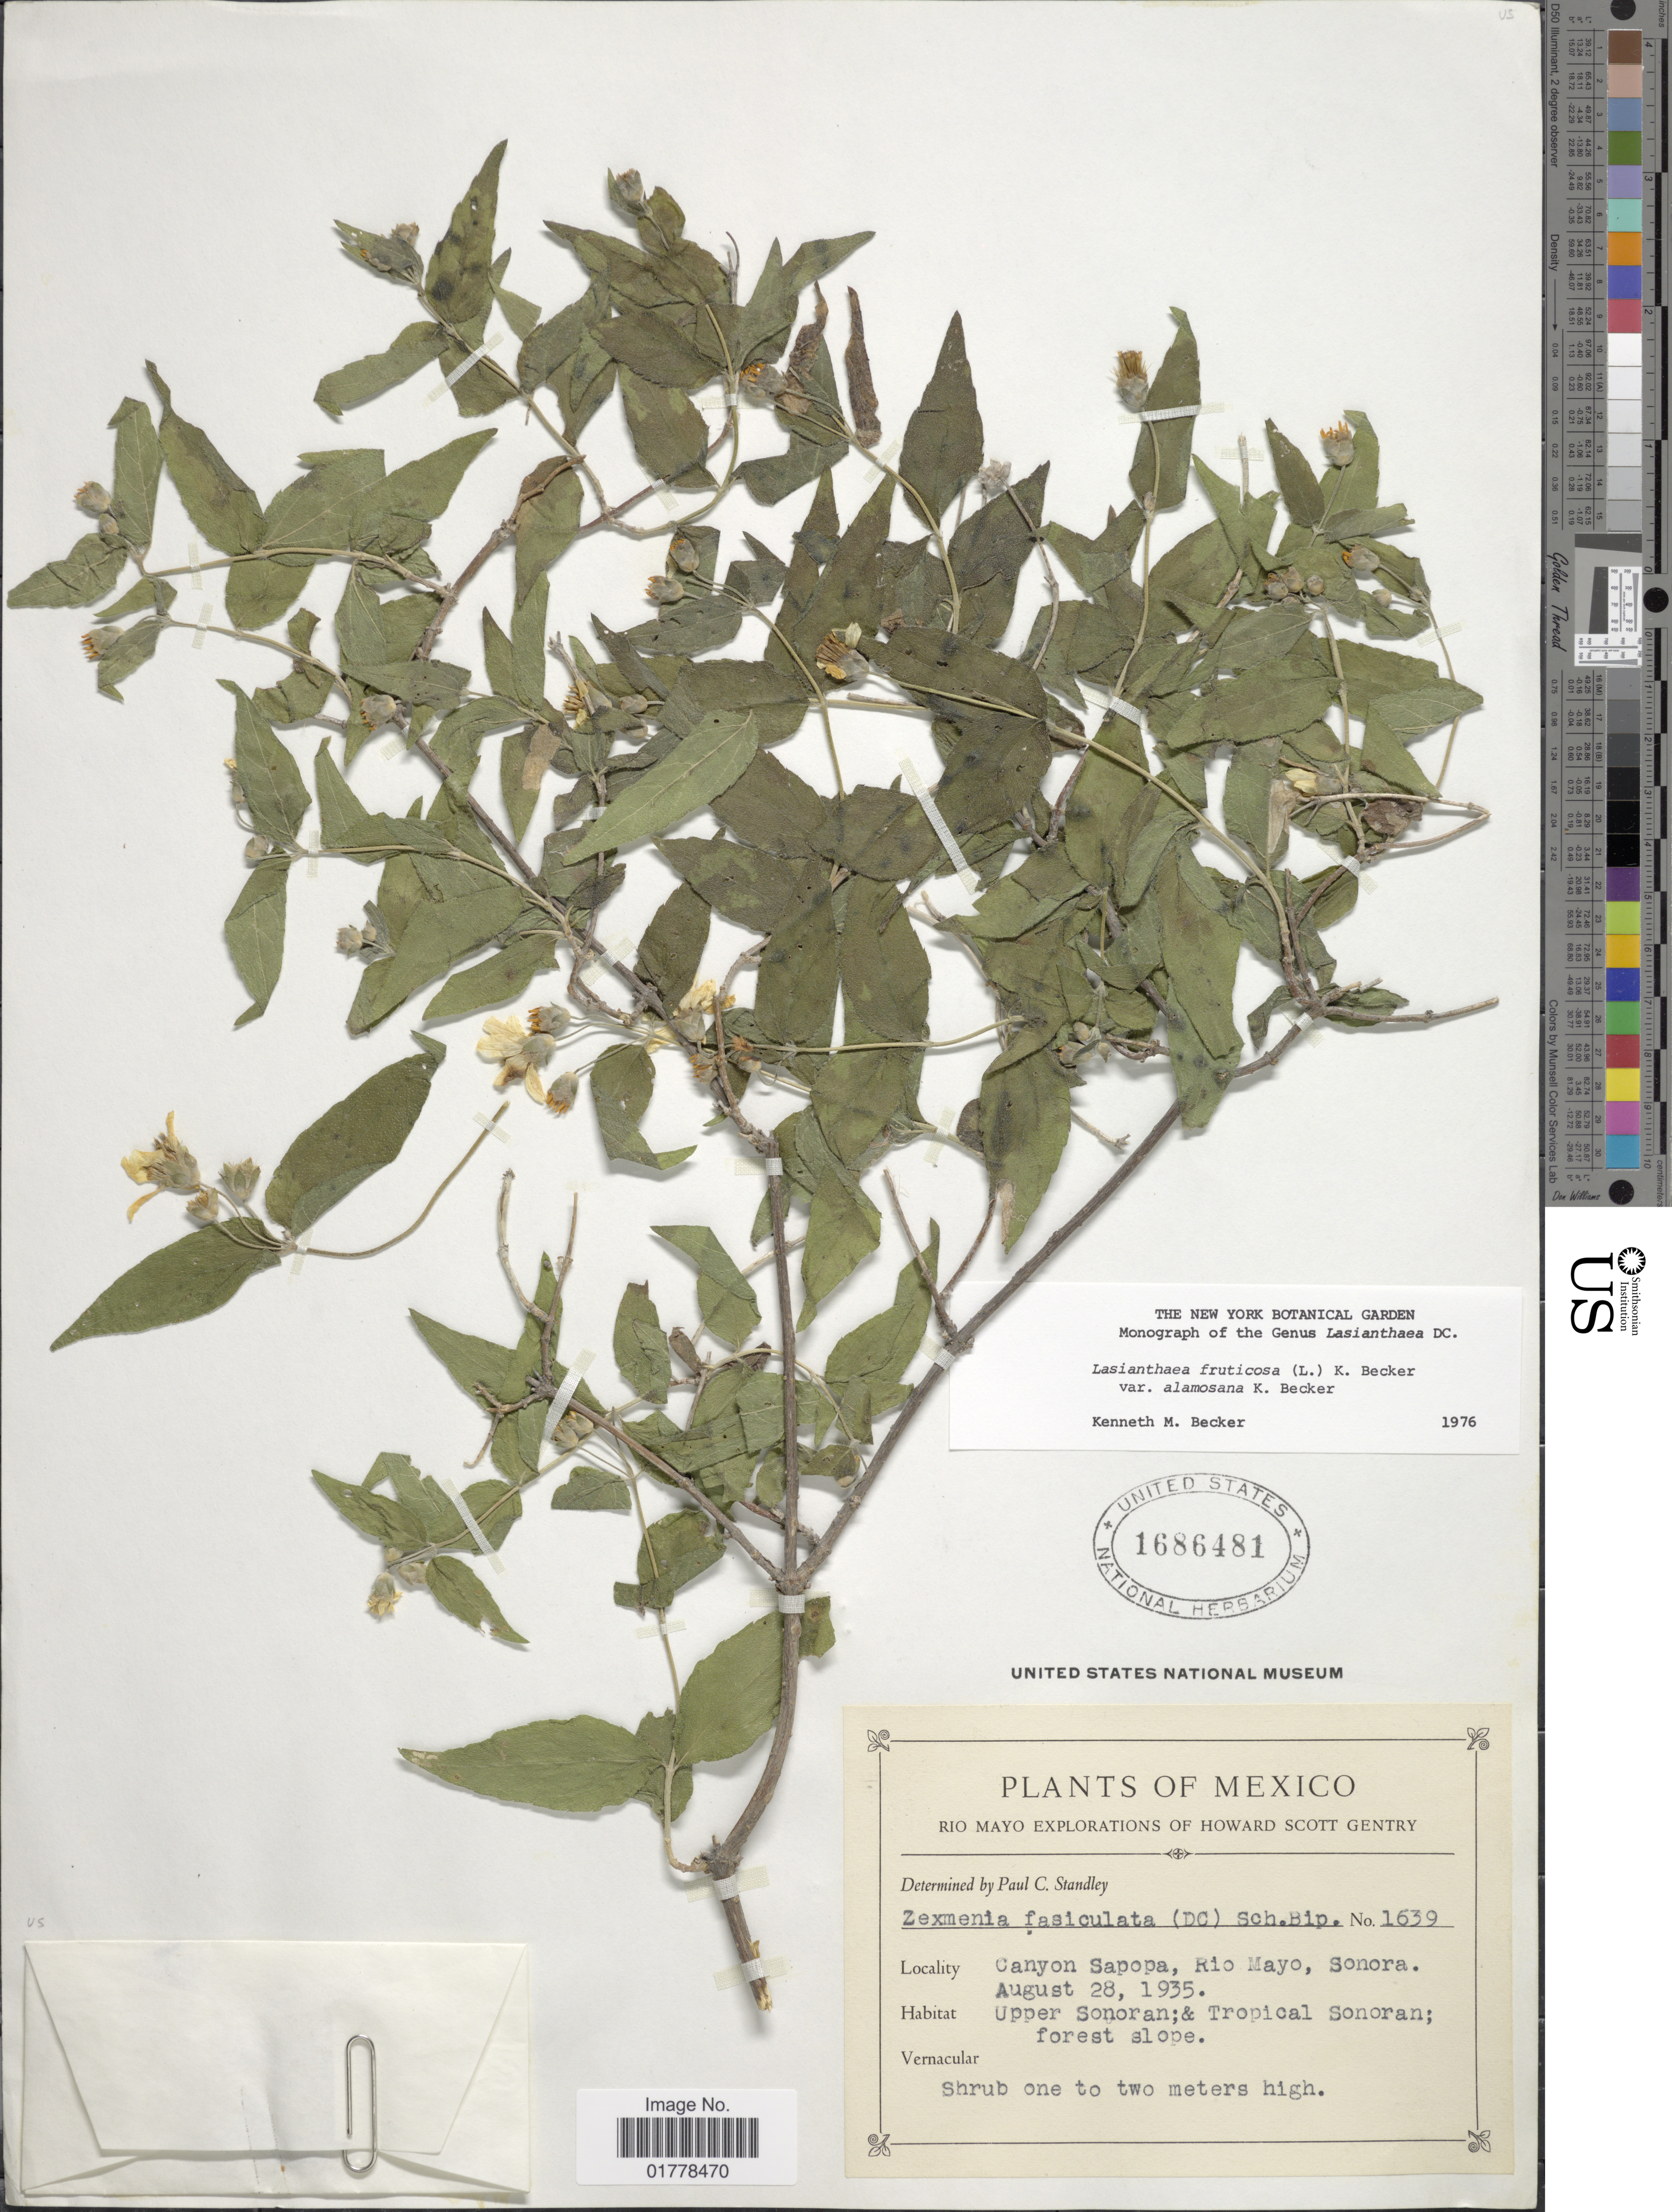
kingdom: Plantae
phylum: Tracheophyta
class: Magnoliopsida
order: Asterales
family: Asteraceae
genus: Lasianthaea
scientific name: Lasianthaea fruticosa var. alamosana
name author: K.M. Becker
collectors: H. S. Gentry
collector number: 1639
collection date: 1935-08-28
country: Mexico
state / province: Sonora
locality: Canyon Sapopa, Rio Mayo, Sonora. Upper Sonoran & Tropical Sonoran; forest slope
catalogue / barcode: US 1686481